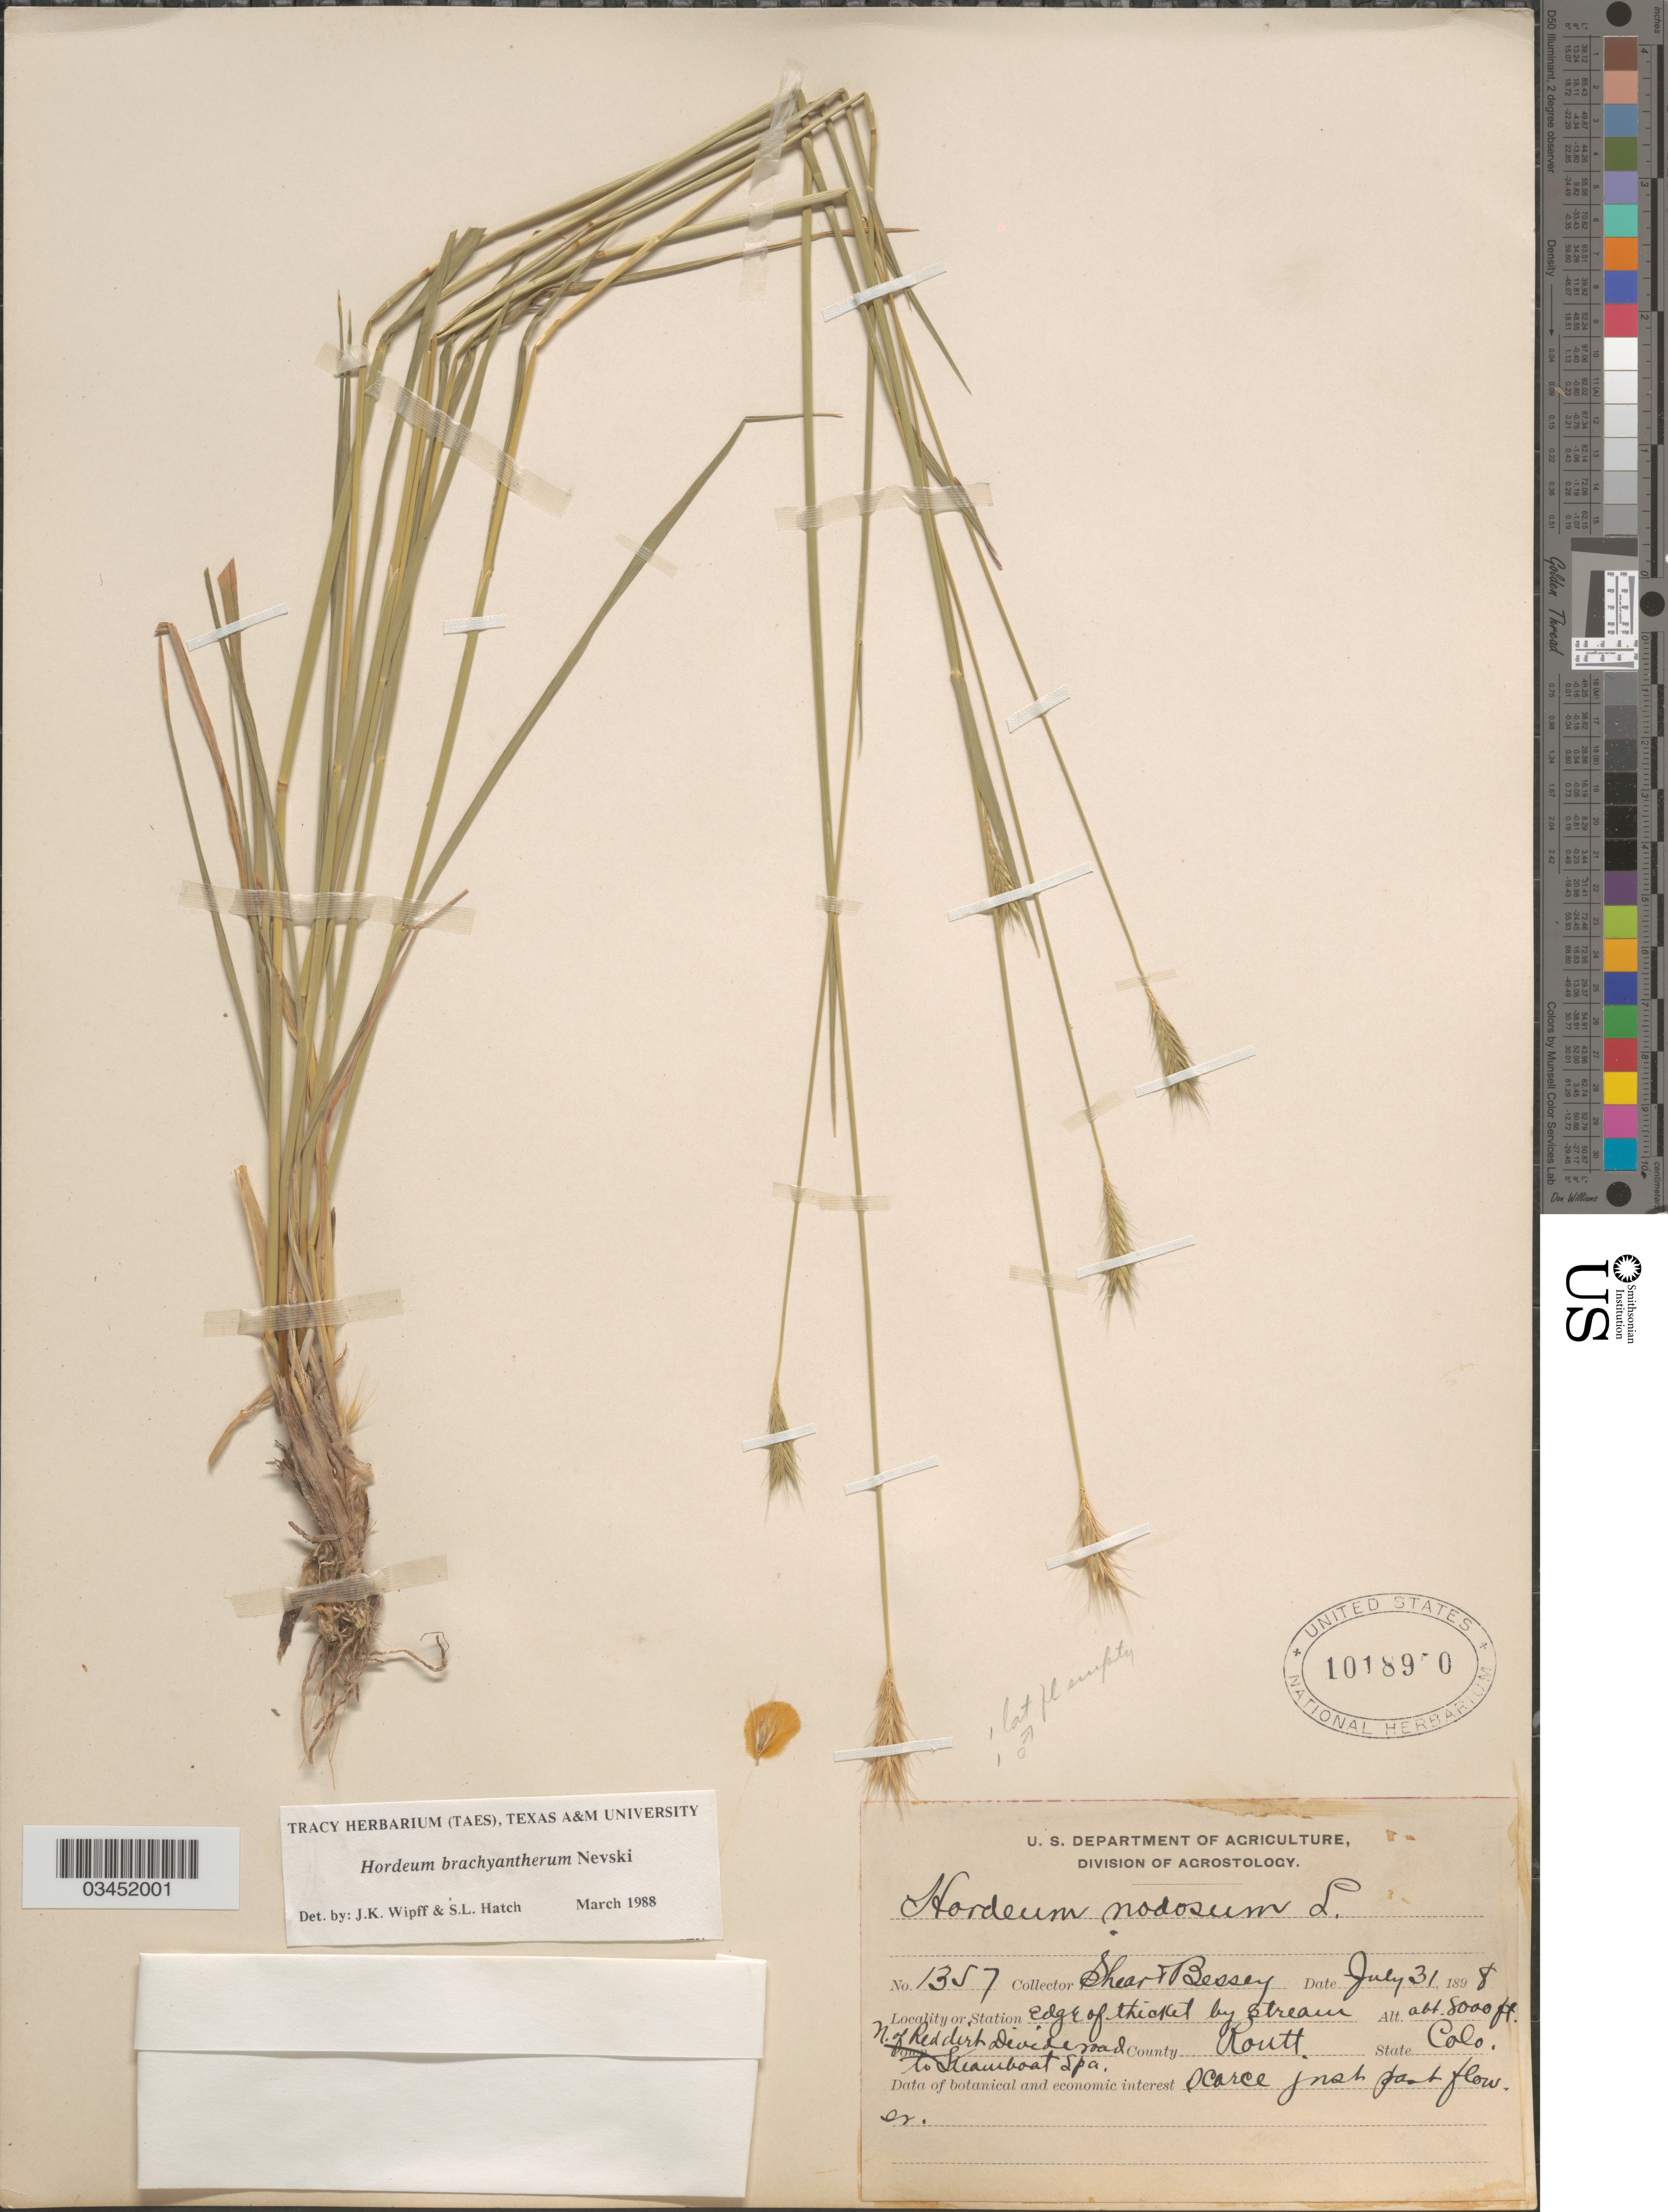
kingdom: Plantae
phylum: Tracheophyta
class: Liliopsida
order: Poales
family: Poaceae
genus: Hordeum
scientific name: Hordeum brachyantherum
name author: Nevski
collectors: -- Shear & -. Bessey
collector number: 1357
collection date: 1898-07-31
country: United States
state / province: Colorado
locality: Edge of thicket by stream. N. of Red dirt divide road to Steamboat Spa. County Routt.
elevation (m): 2438